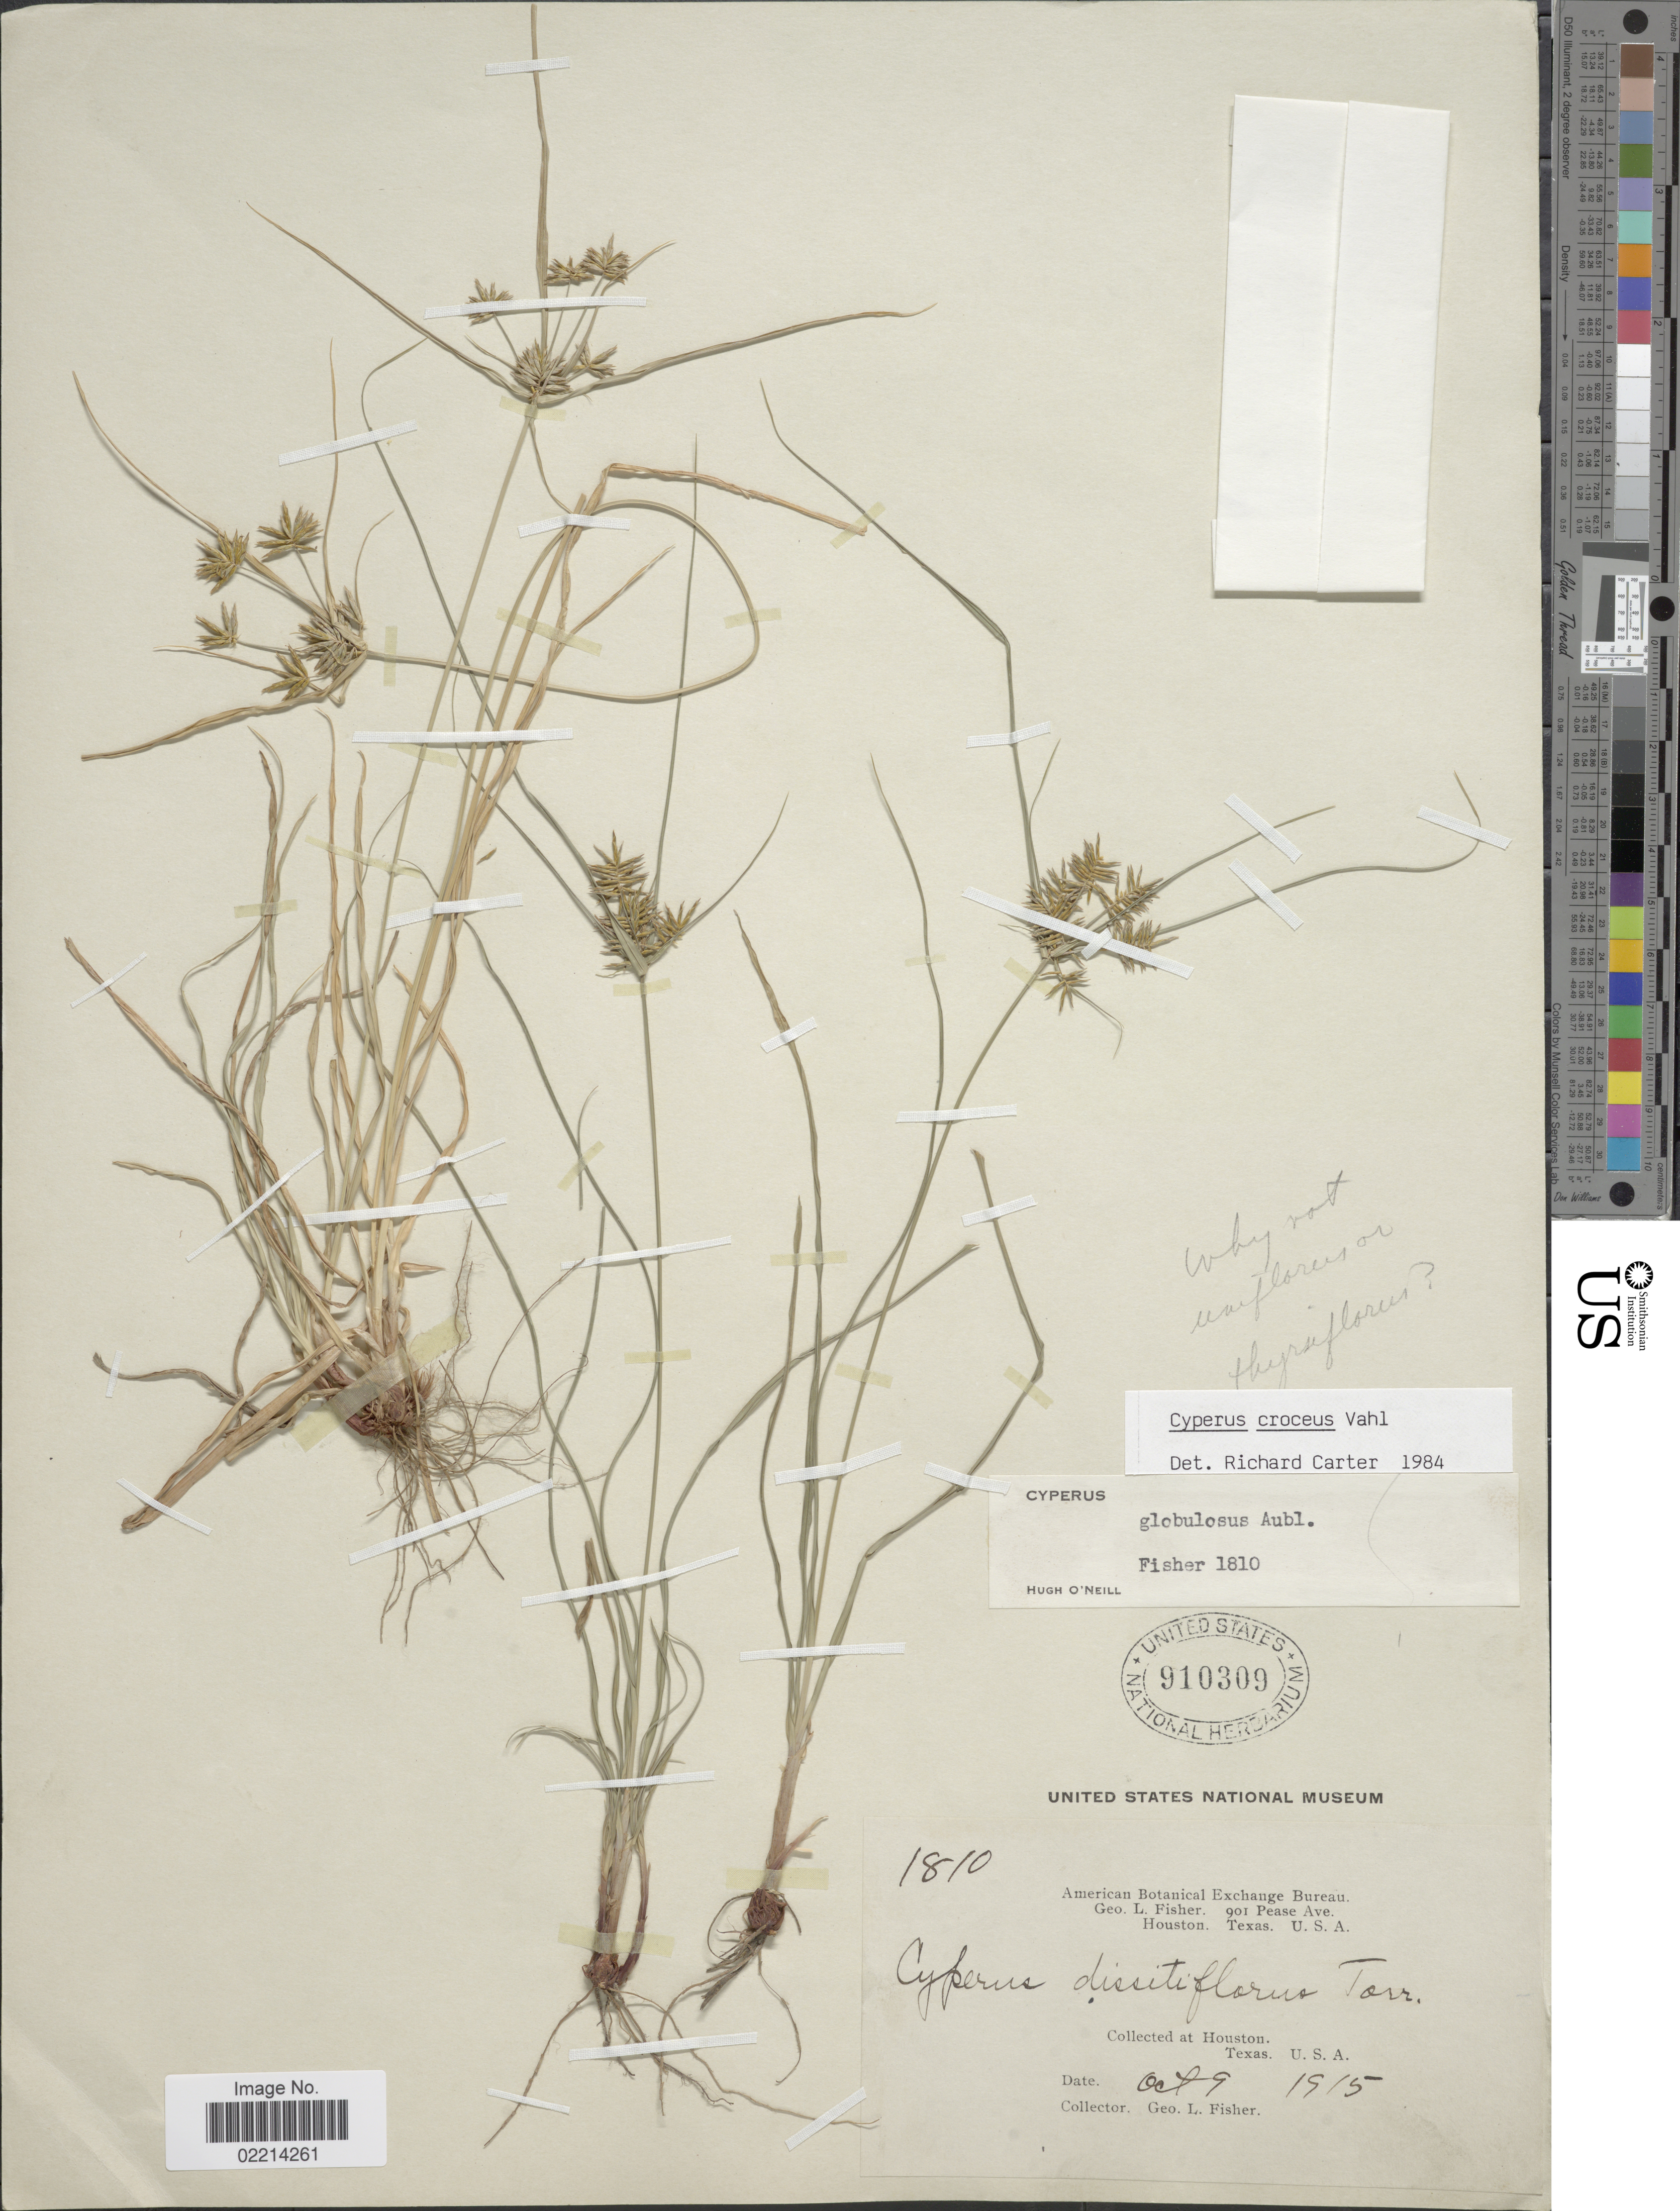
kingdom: Plantae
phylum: Tracheophyta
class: Liliopsida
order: Poales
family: Cyperaceae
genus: Cyperus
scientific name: Cyperus croceus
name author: Vahl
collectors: G. L. Fisher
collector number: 1810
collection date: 1915-10-09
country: United States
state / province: Texas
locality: Houston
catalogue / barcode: US 910309